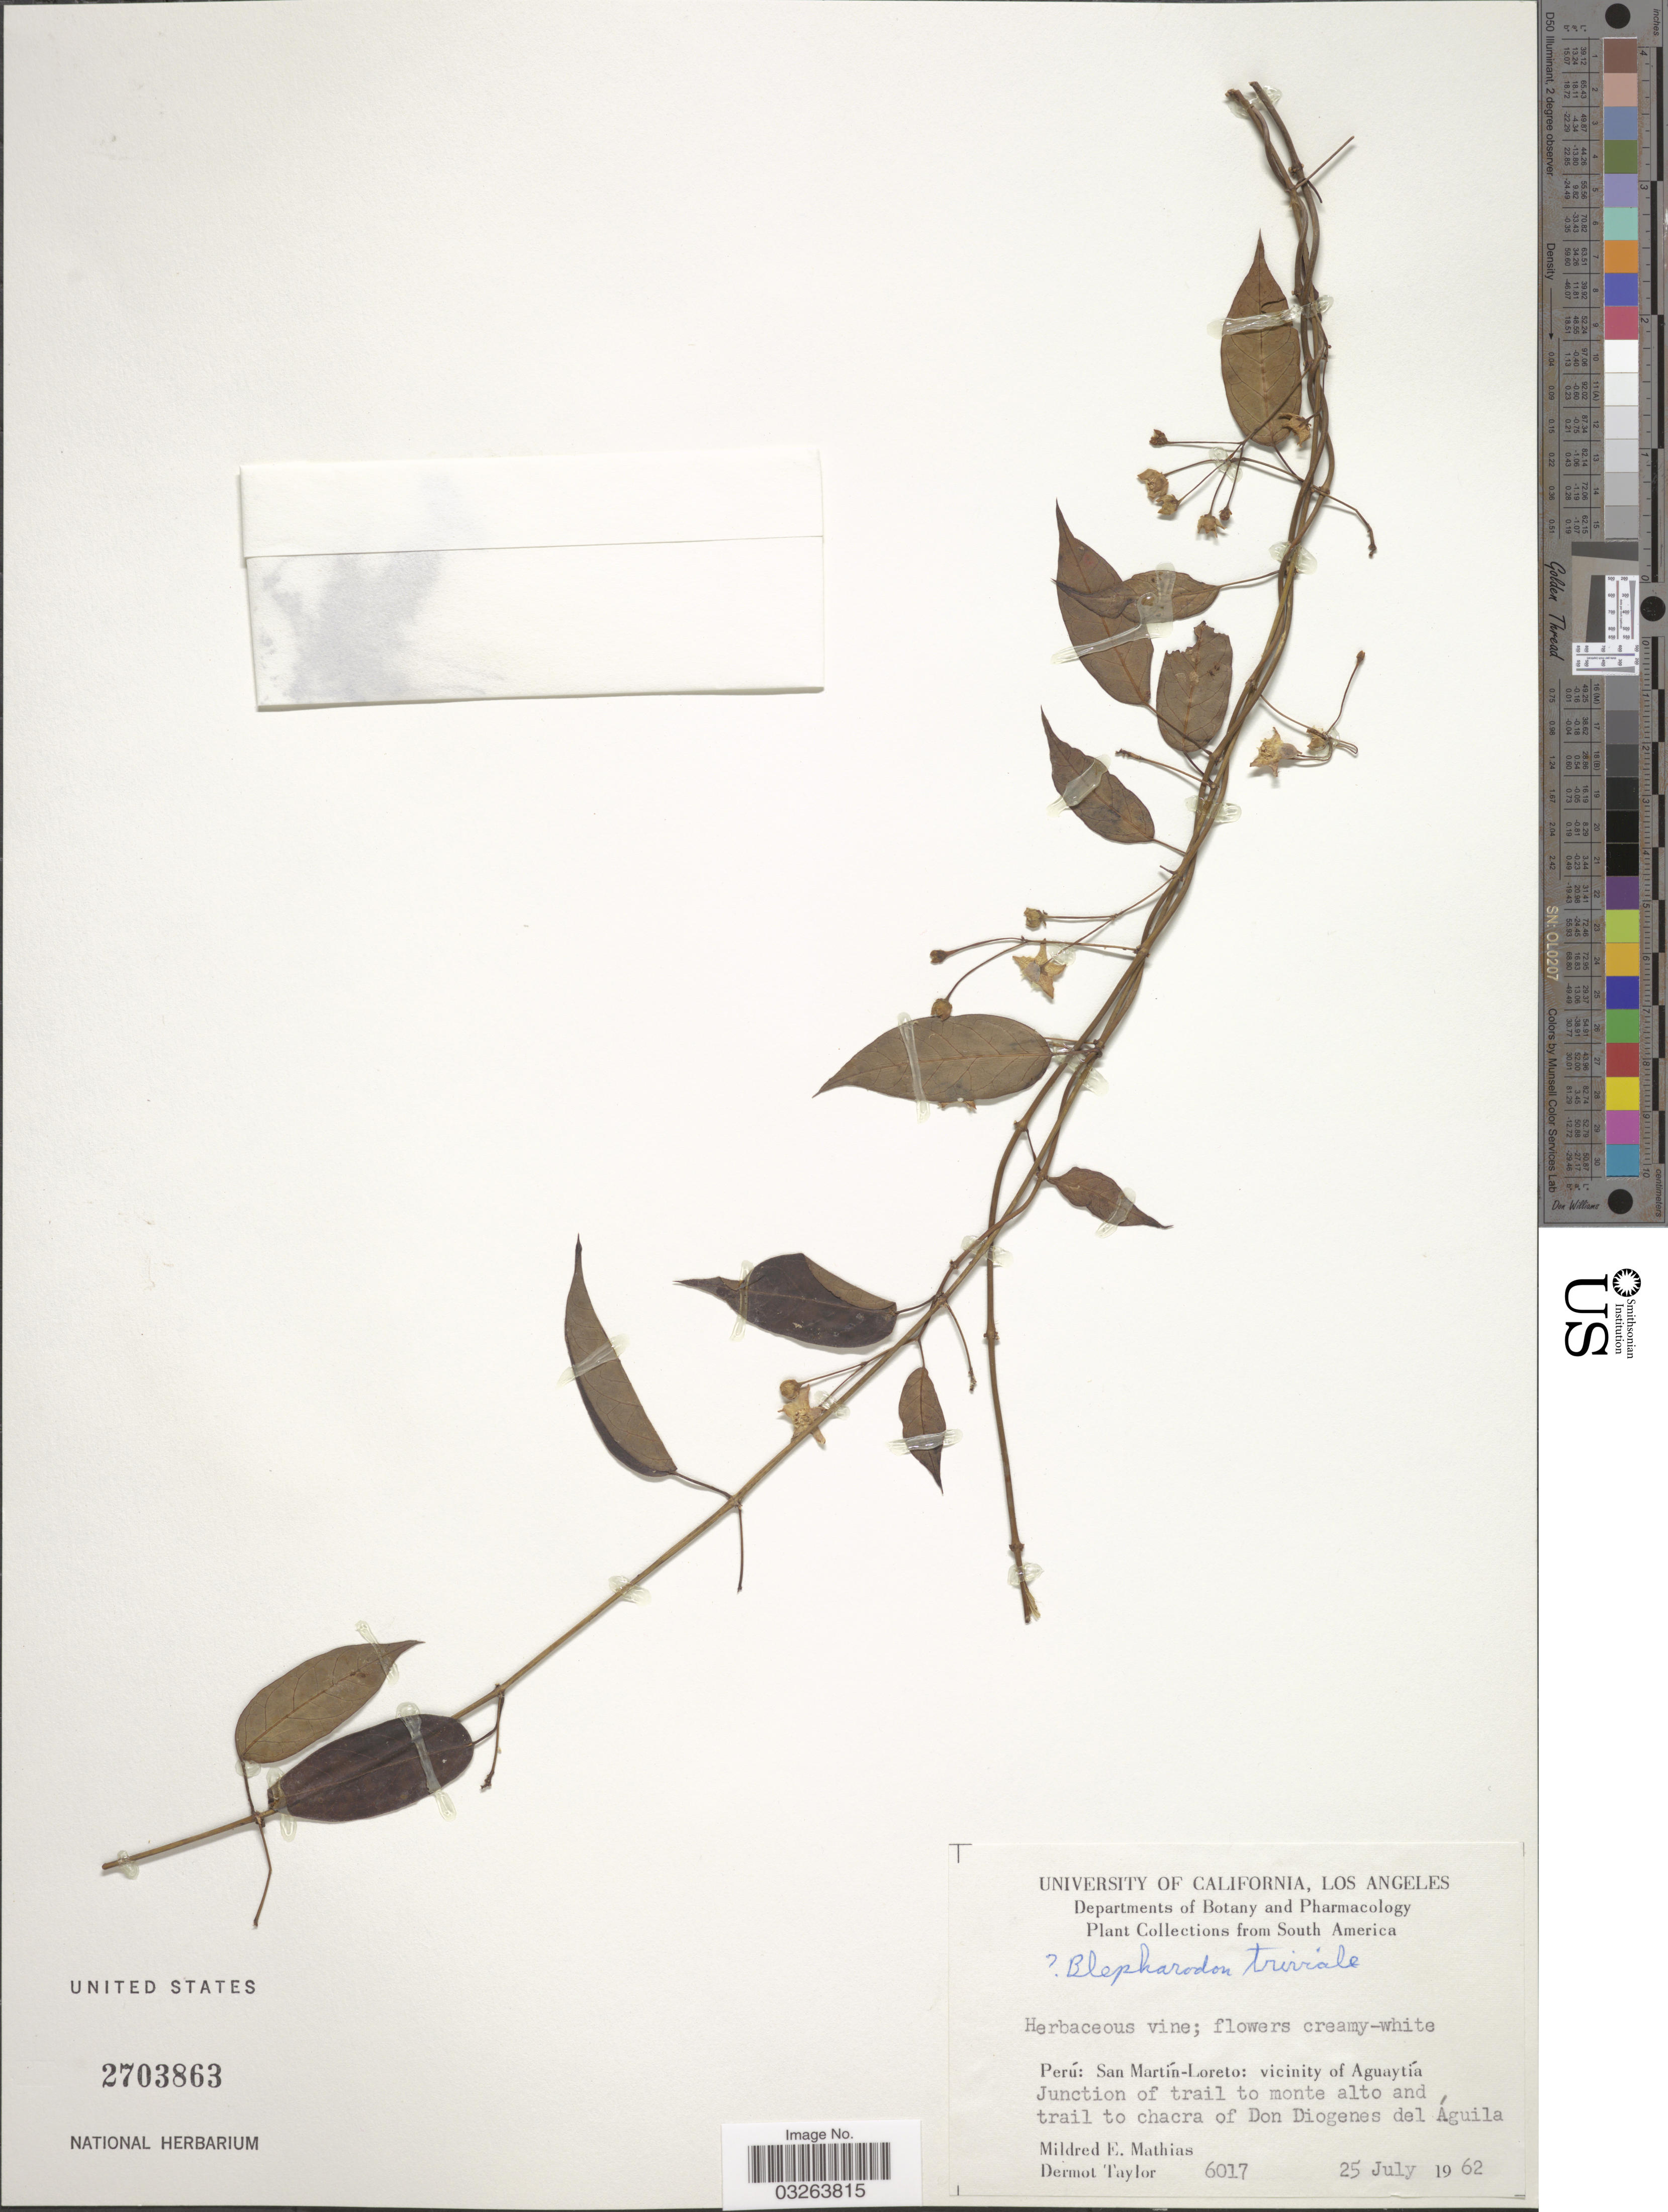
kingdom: Plantae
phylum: Tracheophyta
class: Magnoliopsida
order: Gentianales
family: Apocynaceae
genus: Blepharodon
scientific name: Blepharodon triviale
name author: K. Schum.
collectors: M. E. Mathias & D. Taylor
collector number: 6017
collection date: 1962-07-25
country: Peru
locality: San Martín-Loreto: vicinity of Aguaytía. Junction of trail to monte alto and trail to chacra of Don Diogenes del Águila.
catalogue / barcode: US 2703863